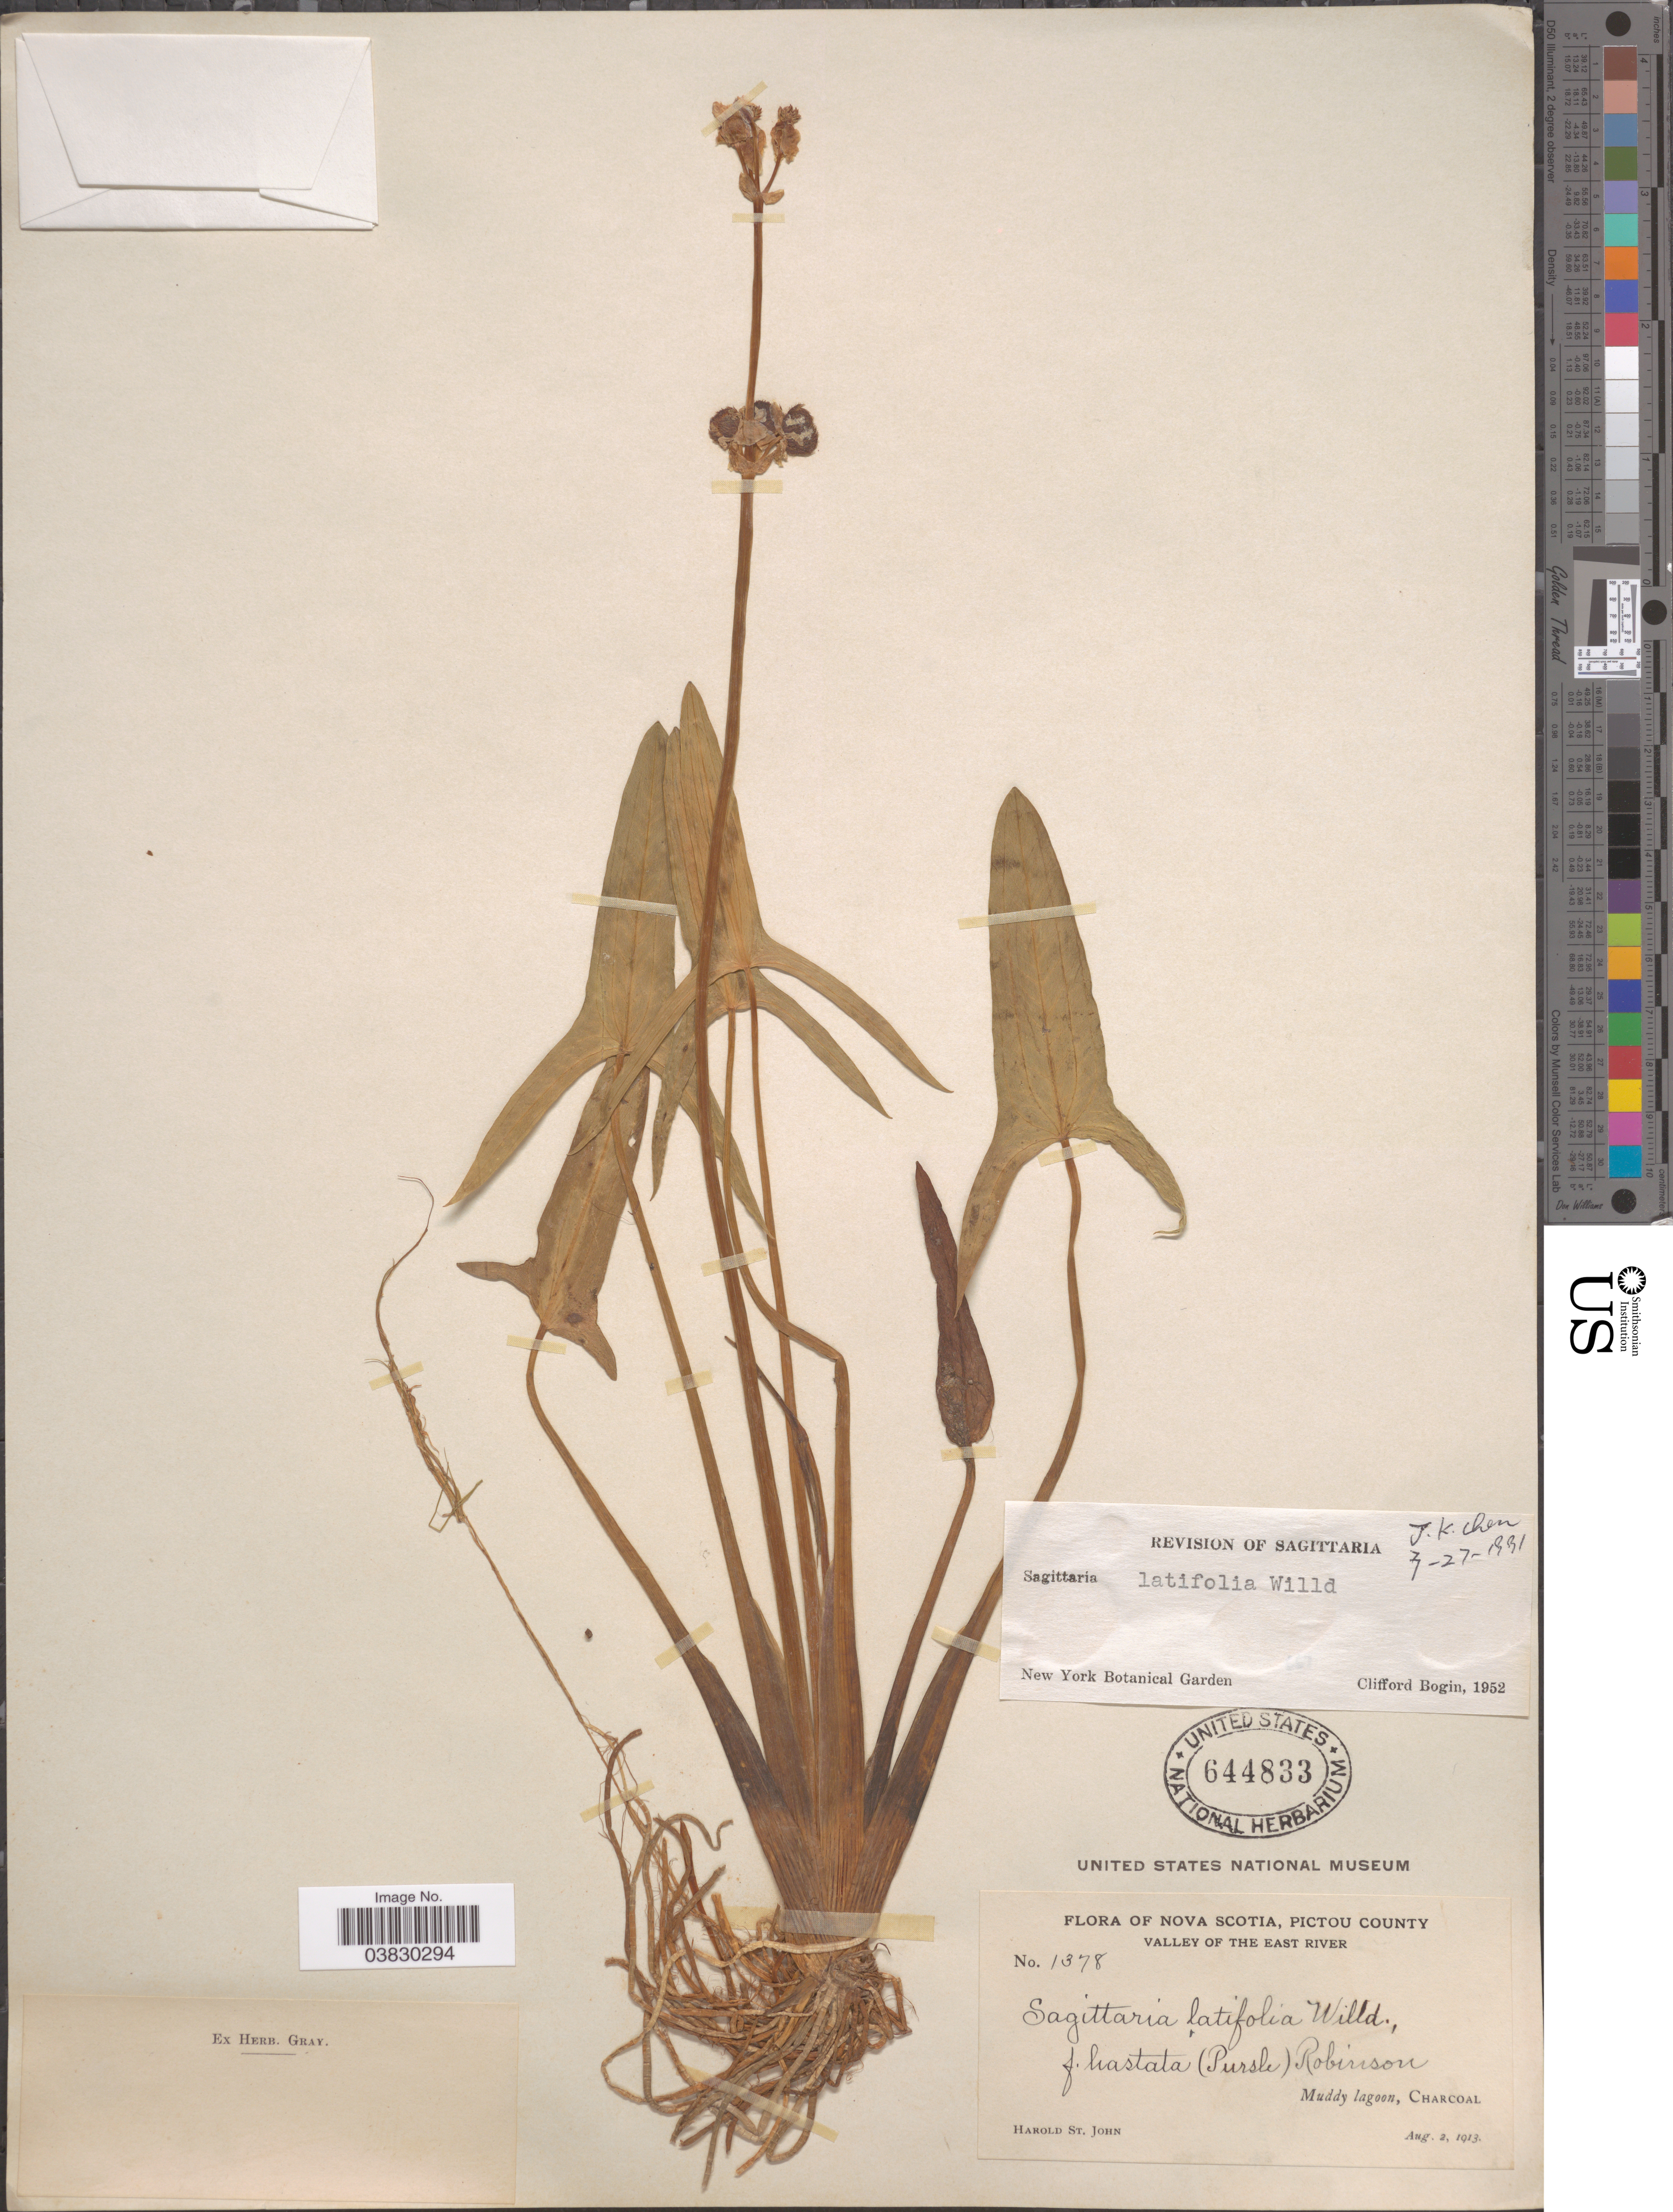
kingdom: Plantae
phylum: Tracheophyta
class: Liliopsida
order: Alismatales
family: Alismataceae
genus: Sagittaria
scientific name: Sagittaria latifolia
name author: Willd.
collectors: H. St. John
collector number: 1378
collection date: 1913-08-02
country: Canada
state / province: Nova Scotia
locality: Pictou County. Valley of the East River. Muddy lagoon, Charcoal.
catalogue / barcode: US 644833